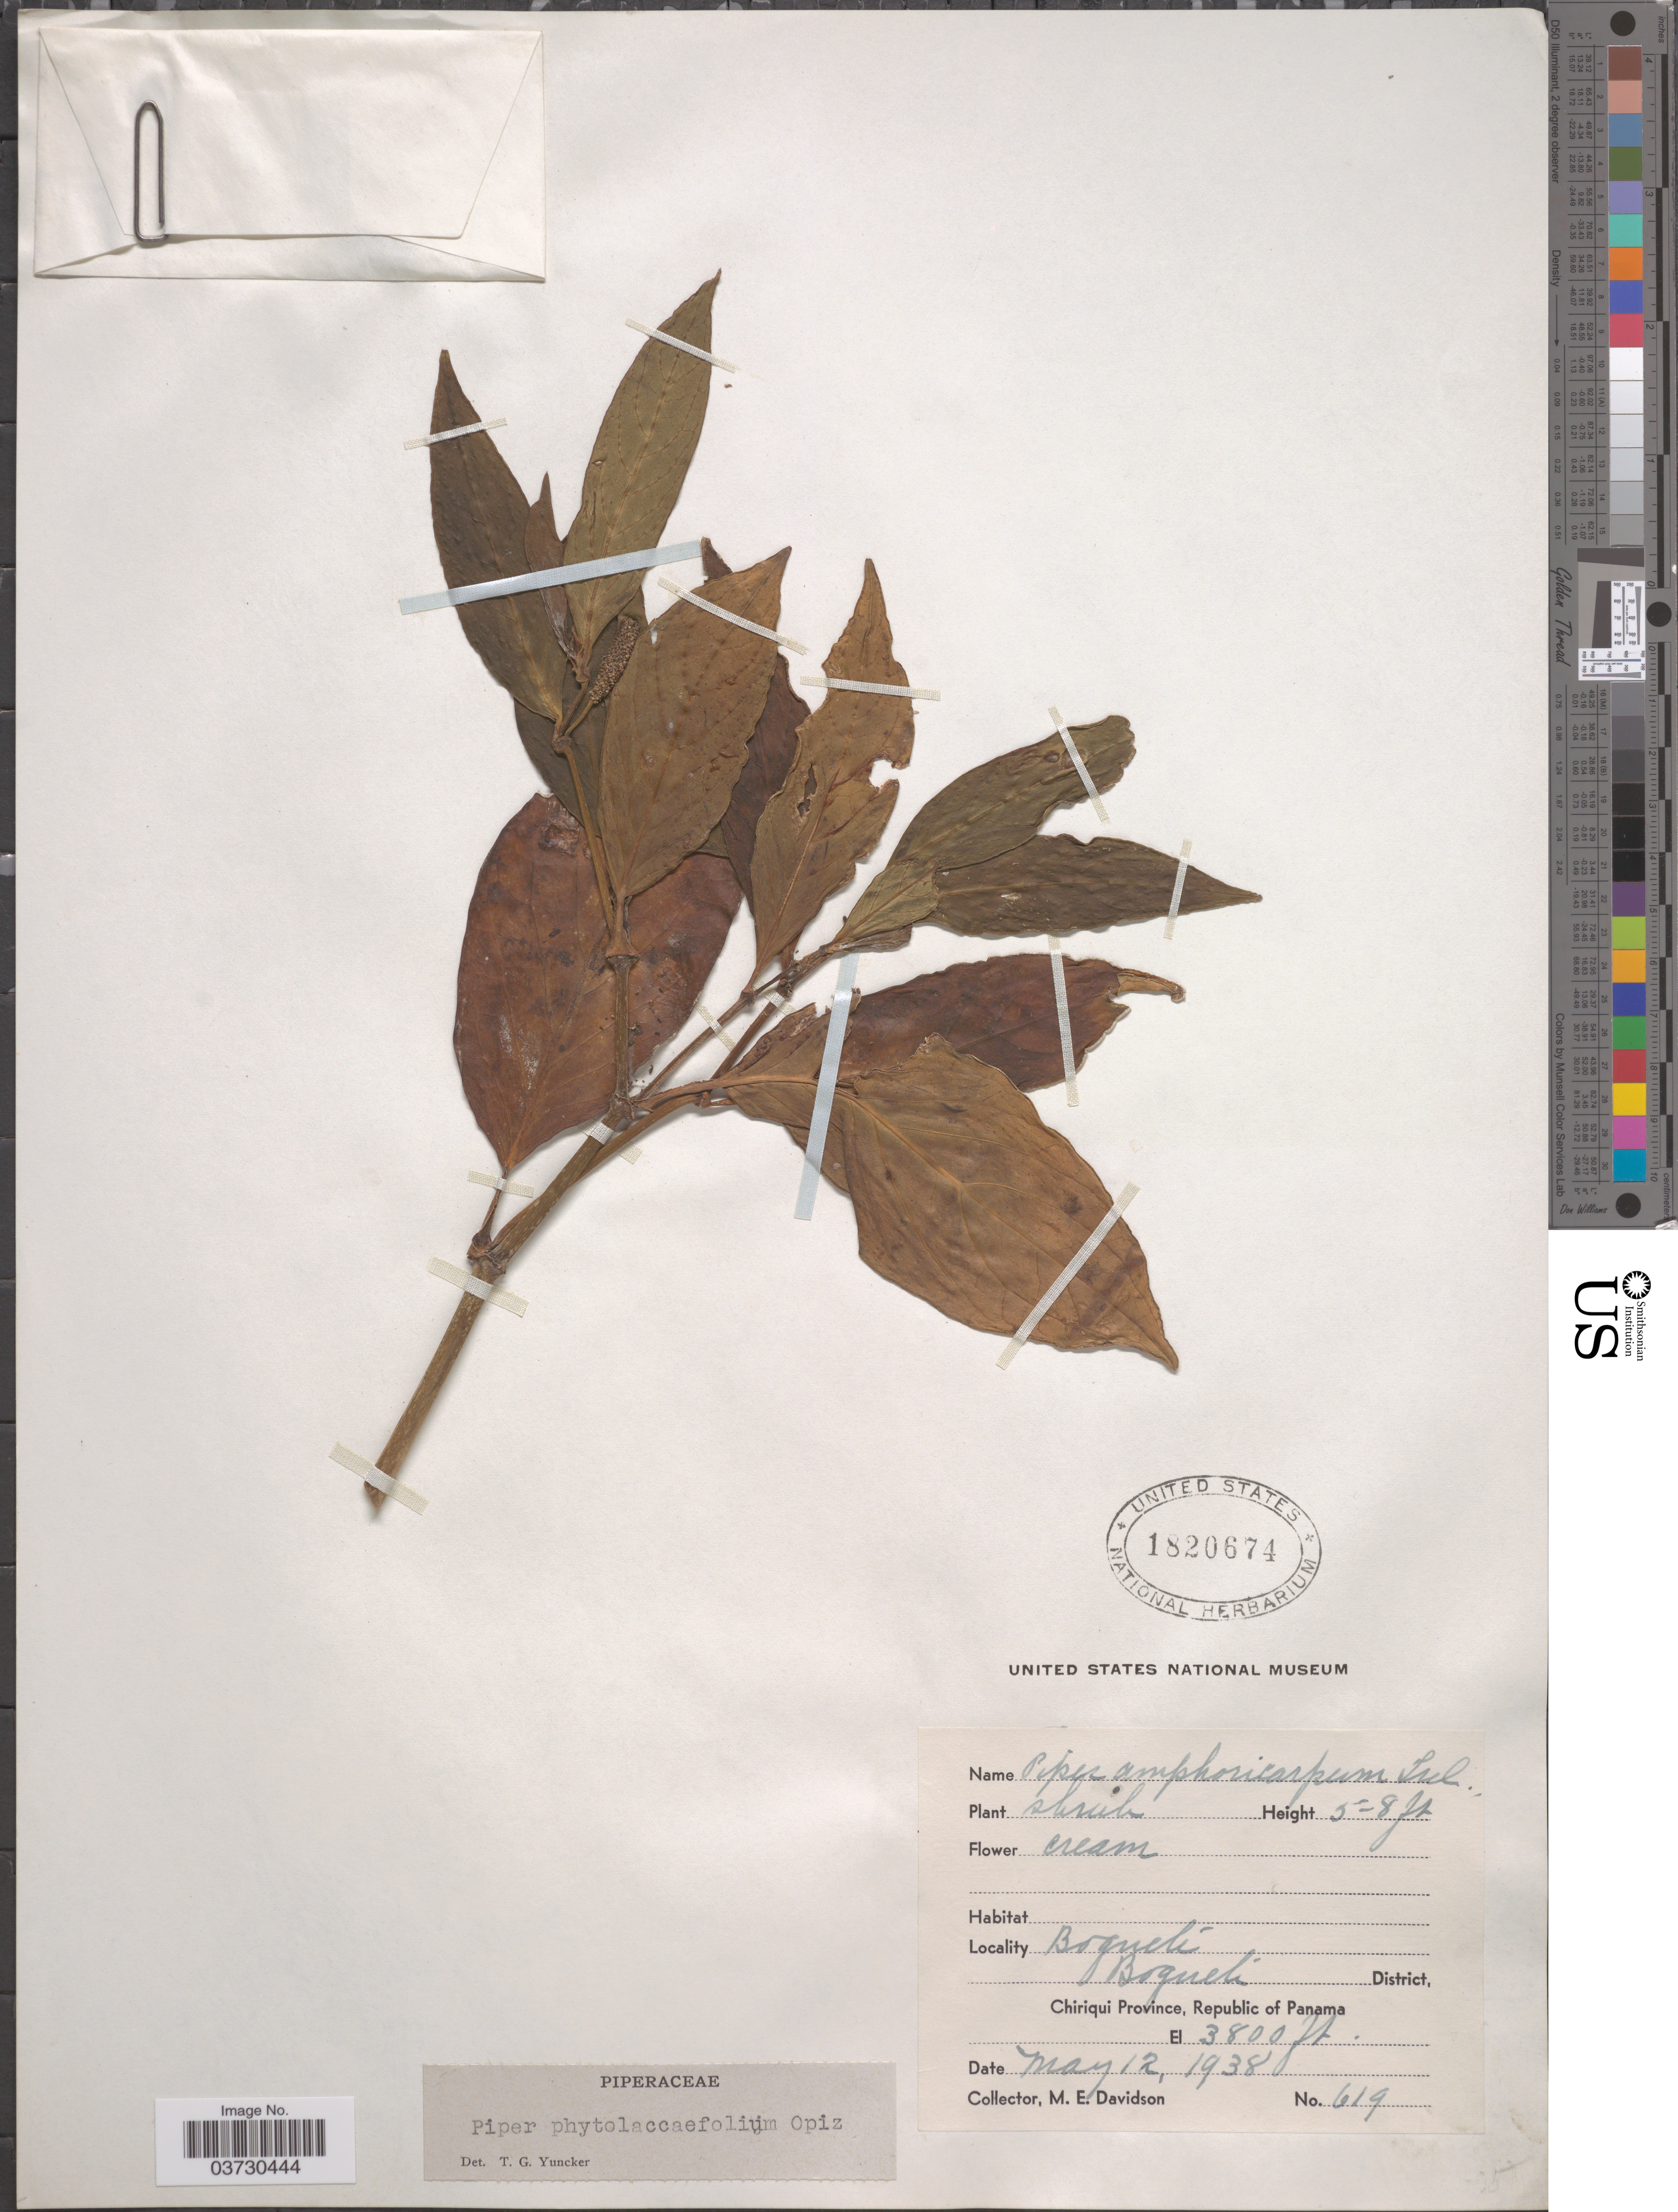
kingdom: Plantae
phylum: Tracheophyta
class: Magnoliopsida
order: Piperales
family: Piperaceae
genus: Piper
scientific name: Piper phytolaccifolium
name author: Opiz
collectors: M. E. Davidson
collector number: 619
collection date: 1938-05-12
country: Panama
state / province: Chiriqui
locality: Boquete, Boquete District, Republic of Panama.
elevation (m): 1158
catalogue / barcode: US 1820674